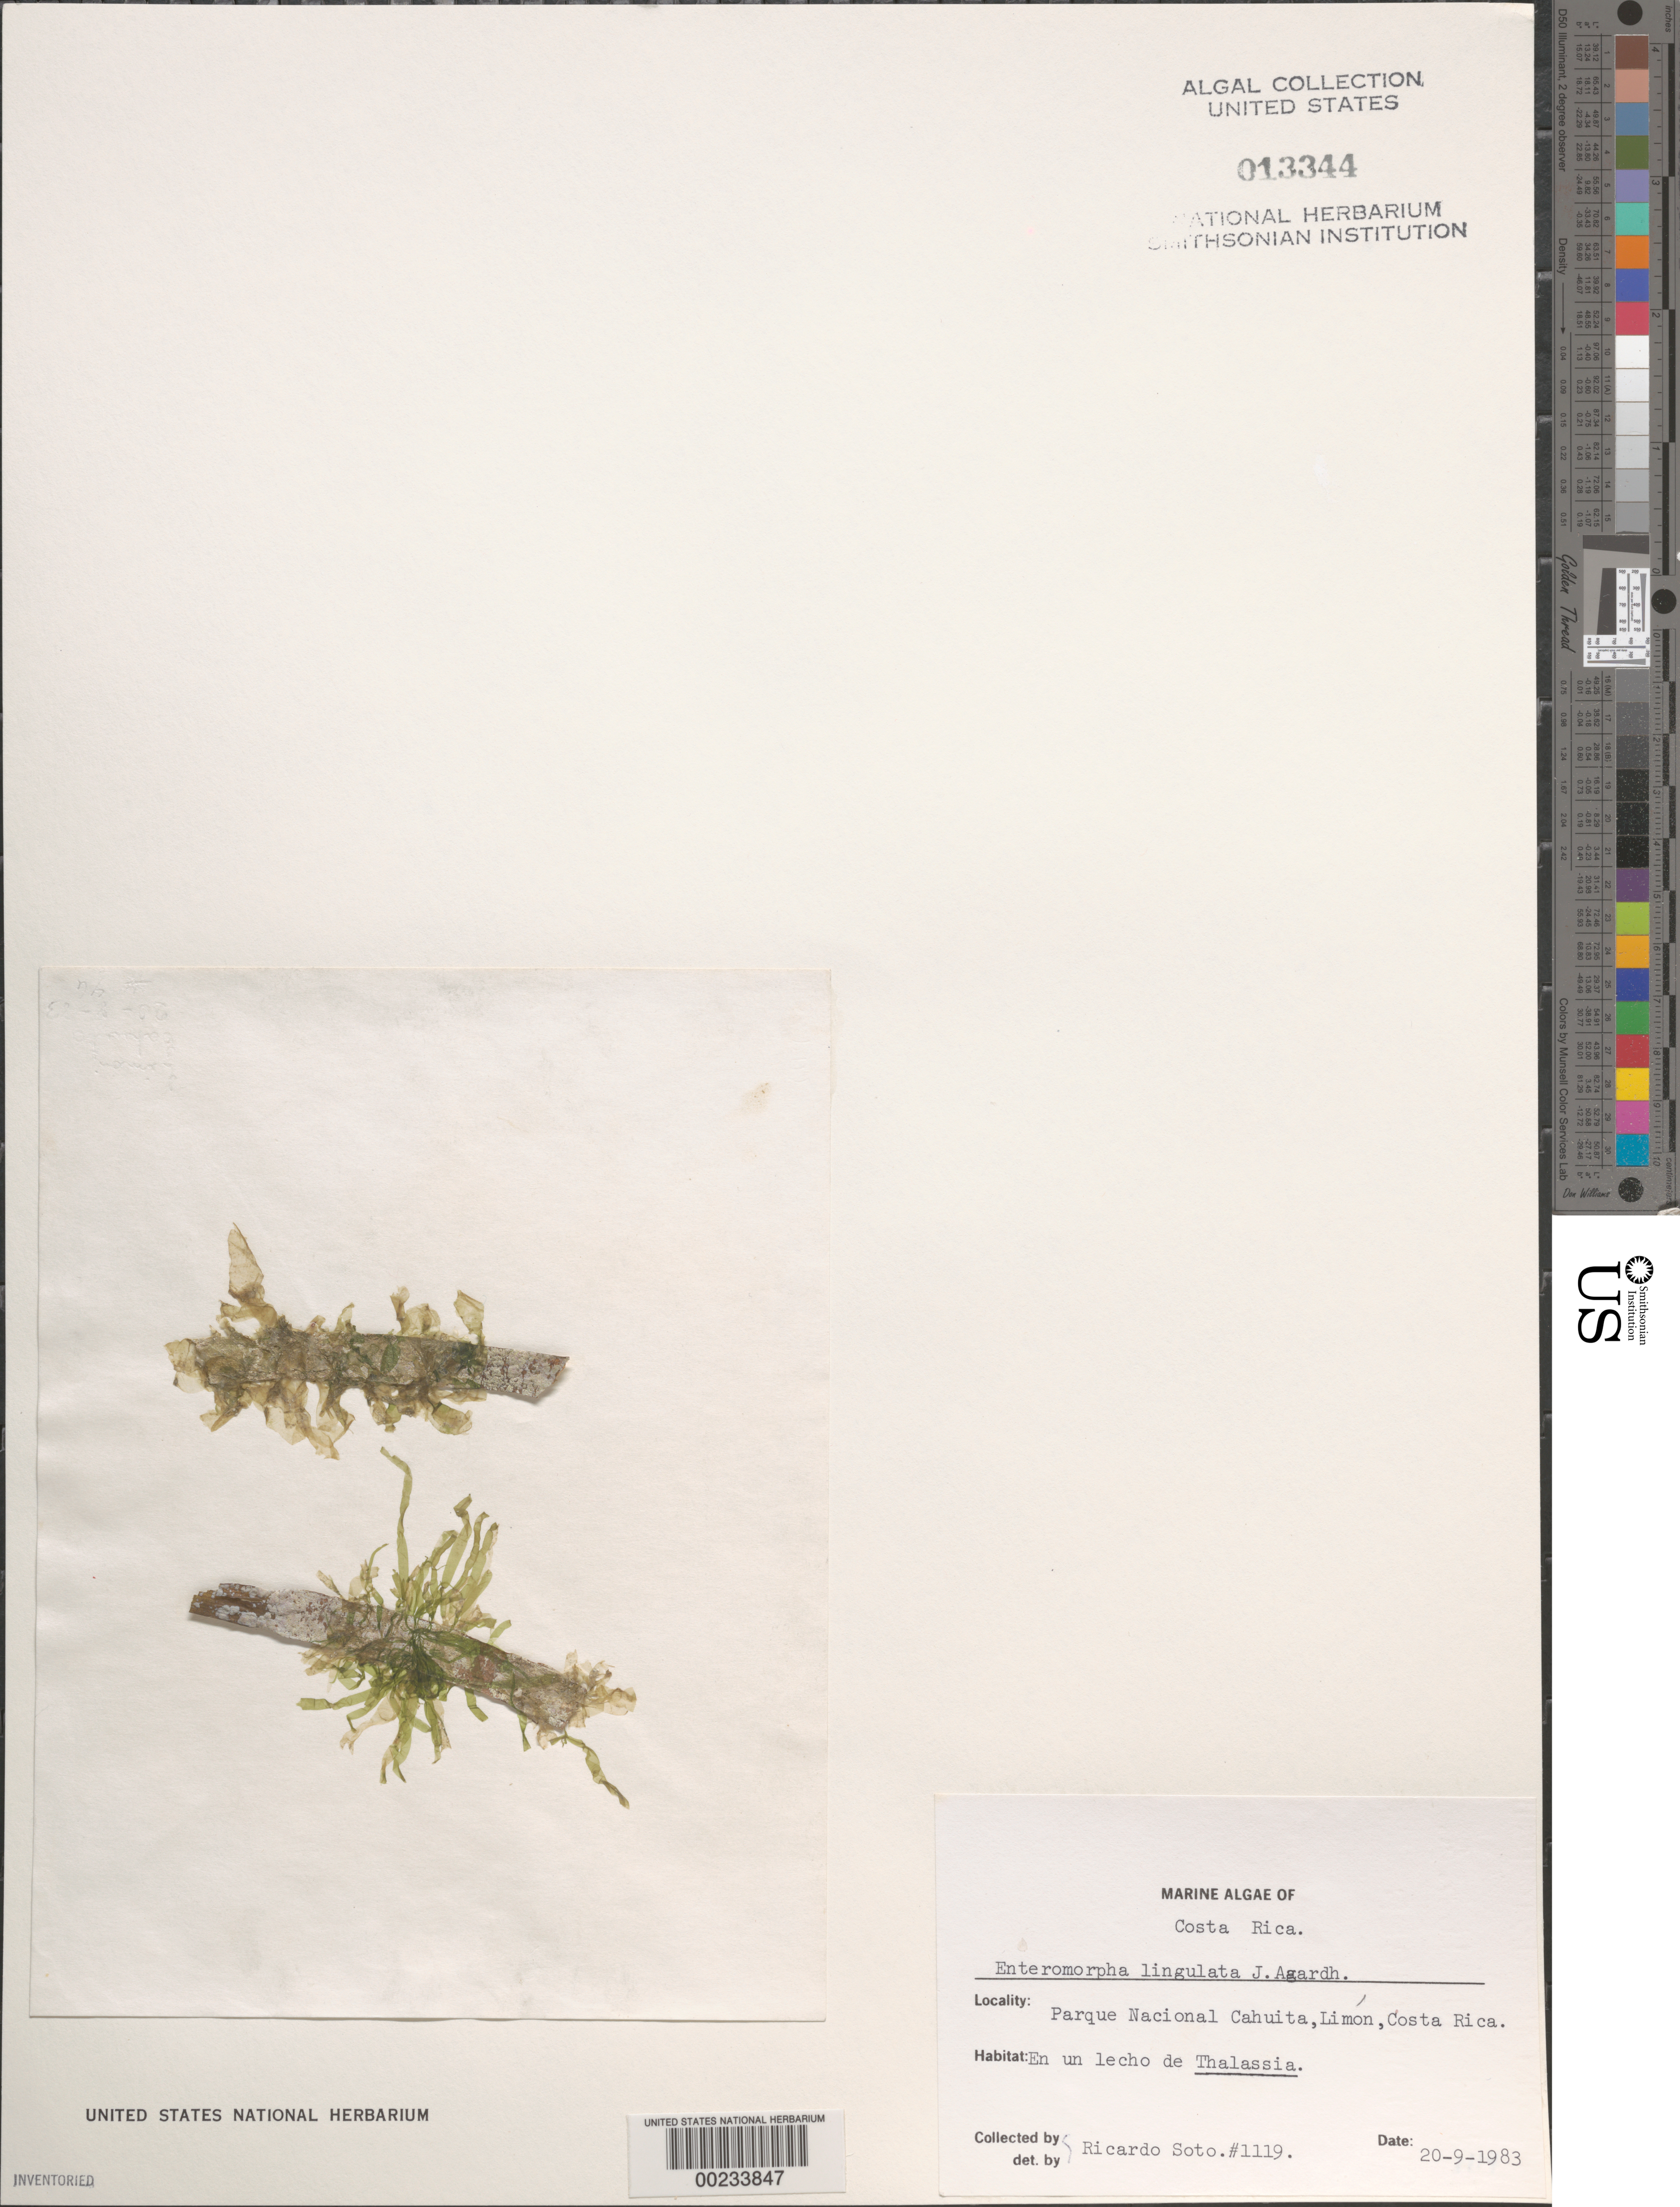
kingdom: Plantae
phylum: Chlorophyta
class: Ulvophyceae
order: Ulvales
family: Ulvaceae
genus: Ulva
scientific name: Ulva flexuosa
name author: Wulfen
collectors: R. Soto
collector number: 1119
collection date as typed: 20 Sep 1983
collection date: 1983-09-20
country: Costa Rica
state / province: Limón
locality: Parque nacional cahuita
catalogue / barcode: US 13344